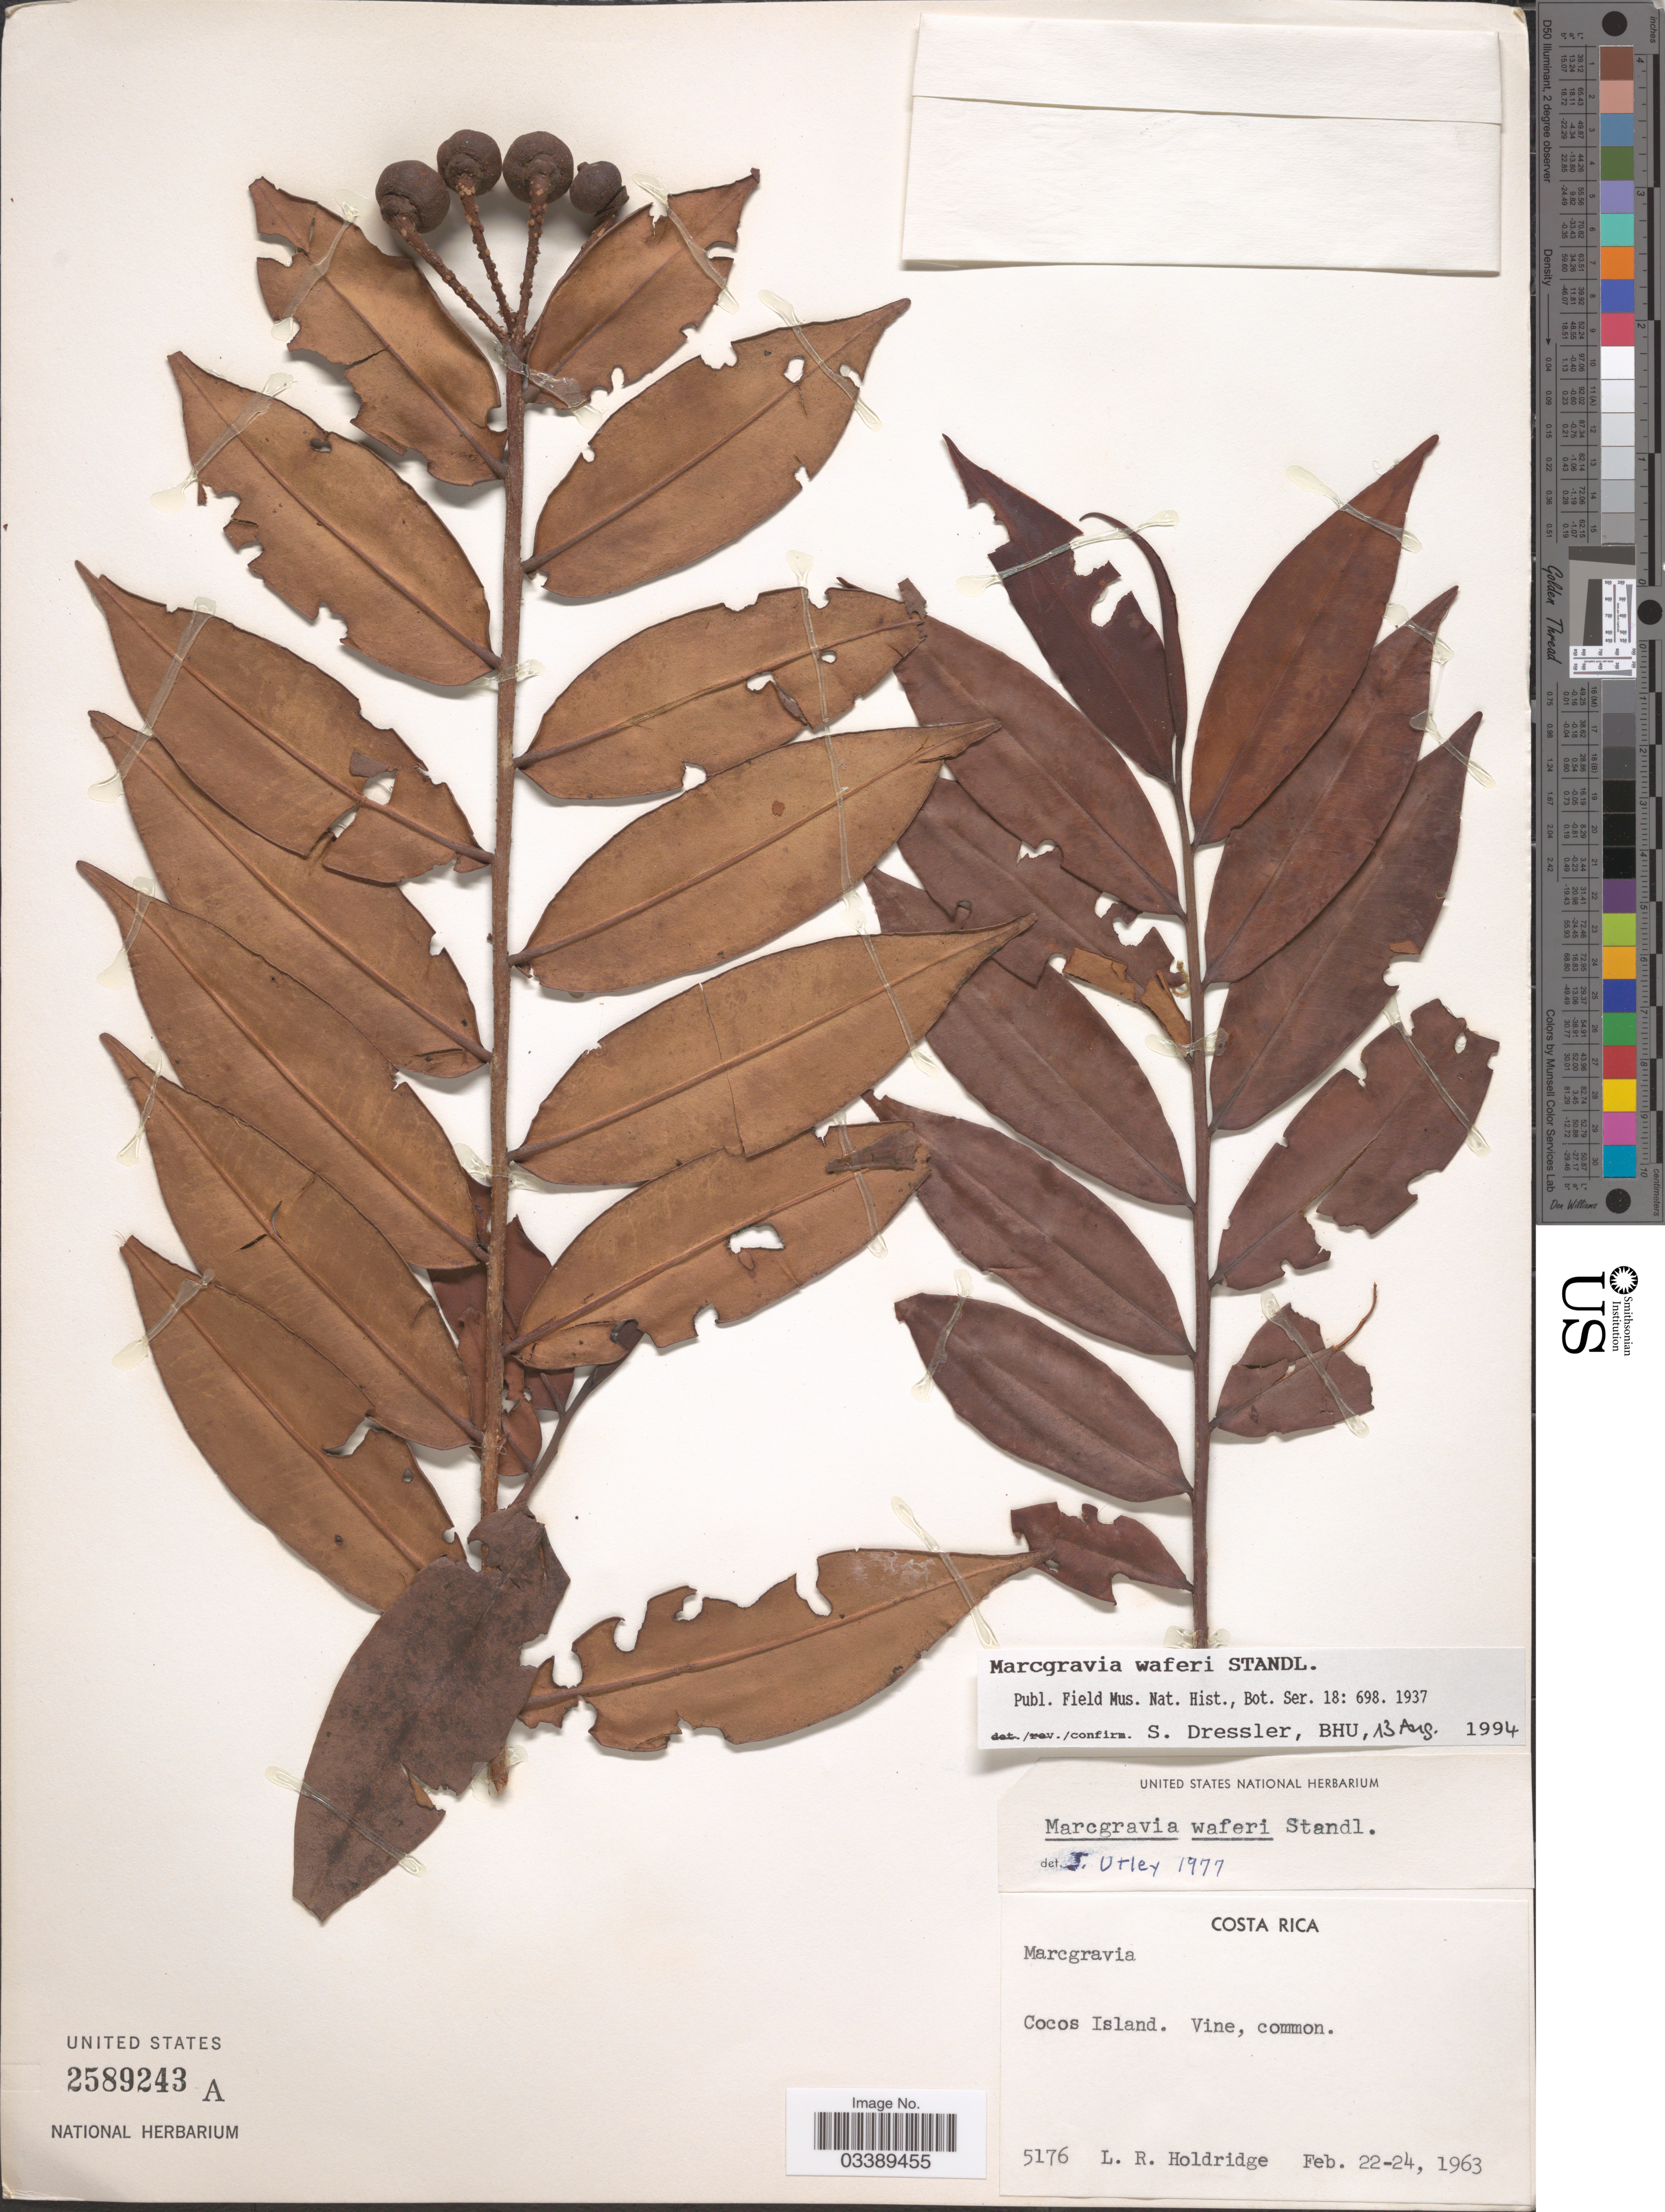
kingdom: Plantae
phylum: Tracheophyta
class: Magnoliopsida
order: Ericales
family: Marcgraviaceae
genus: Marcgravia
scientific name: Marcgravia waferi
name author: Standl.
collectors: L. Holdridge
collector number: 5176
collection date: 1963-02-22/1963-02-24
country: Costa Rica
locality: Cocos Island.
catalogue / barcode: US 2589243A